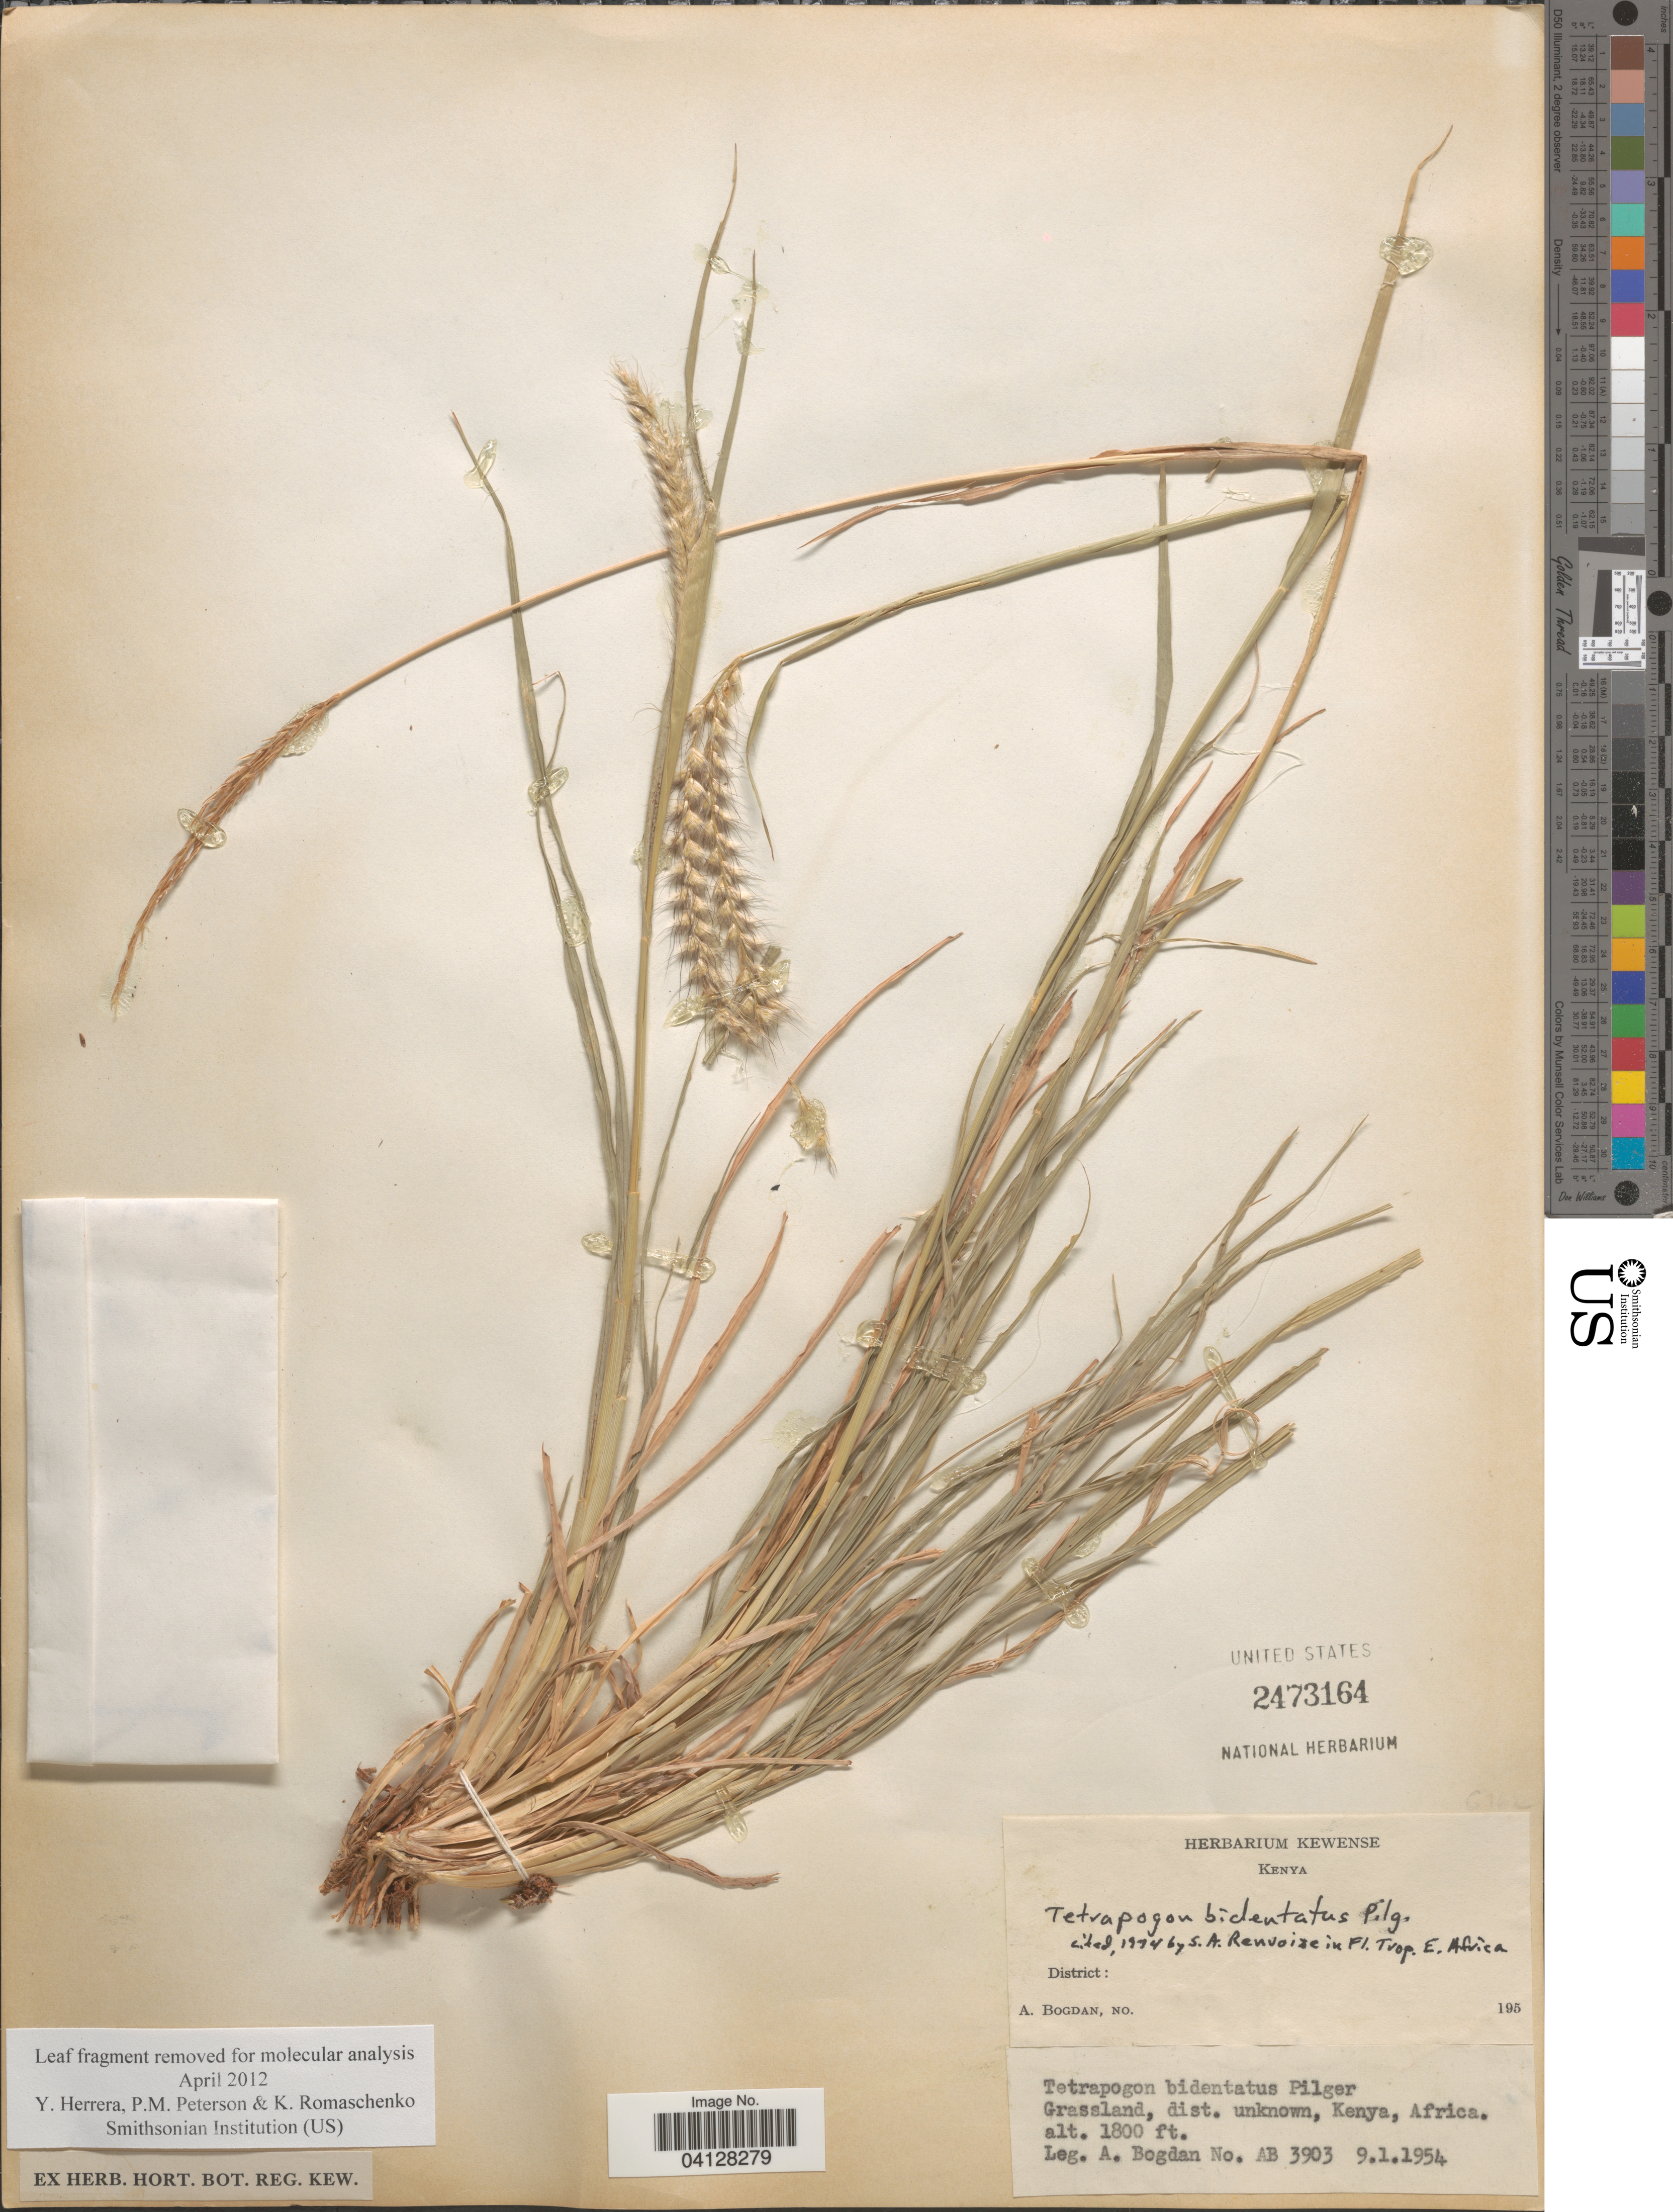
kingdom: Plantae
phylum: Tracheophyta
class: Liliopsida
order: Poales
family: Poaceae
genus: Tetrapogon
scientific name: Tetrapogon bidentatus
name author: Pilg.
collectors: A. Bogdan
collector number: AB3903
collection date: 1954-01-09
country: Kenya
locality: Grassland, dist. unknown.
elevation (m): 549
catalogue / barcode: US 2473164